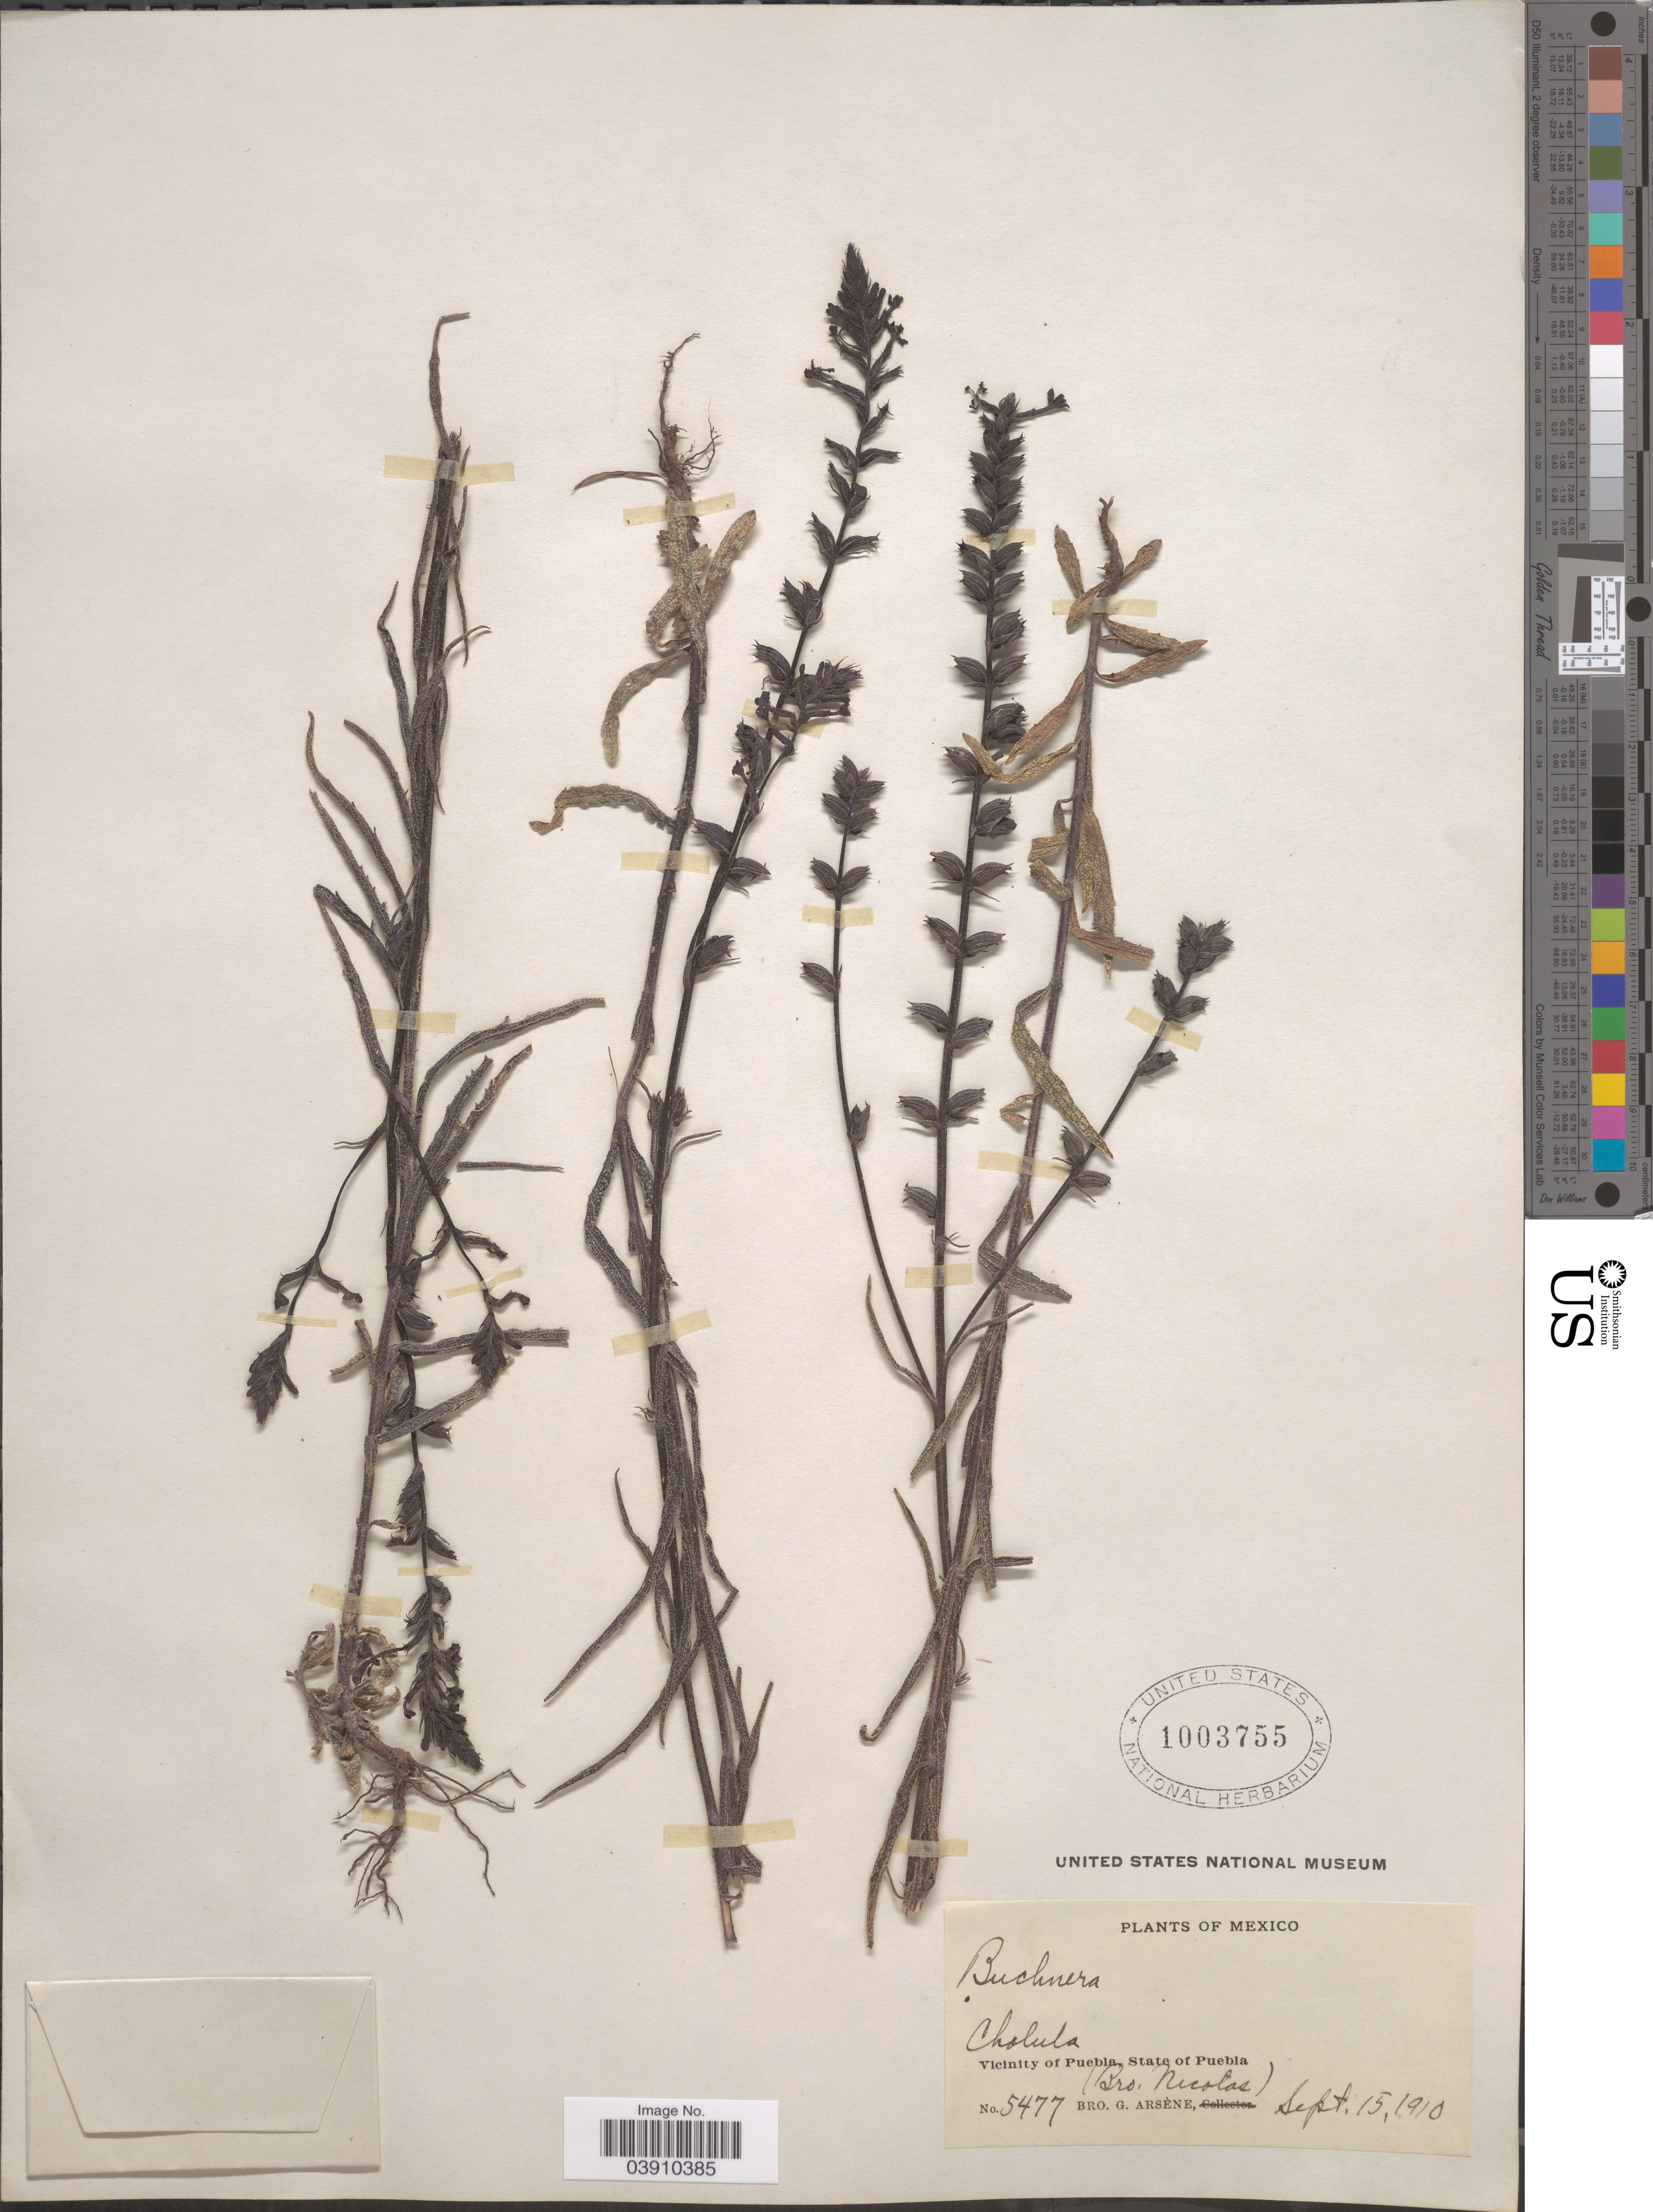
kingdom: Plantae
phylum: Tracheophyta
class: Magnoliopsida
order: Lamiales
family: Orobanchaceae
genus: Buchnera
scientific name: Buchnera pusilla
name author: Kunth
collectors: Bro. G. Arsène & B. Nicolas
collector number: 5477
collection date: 1910-09-15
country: Mexico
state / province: Puebla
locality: Cholula. Vicinity of Puebla.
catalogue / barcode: US 1003755